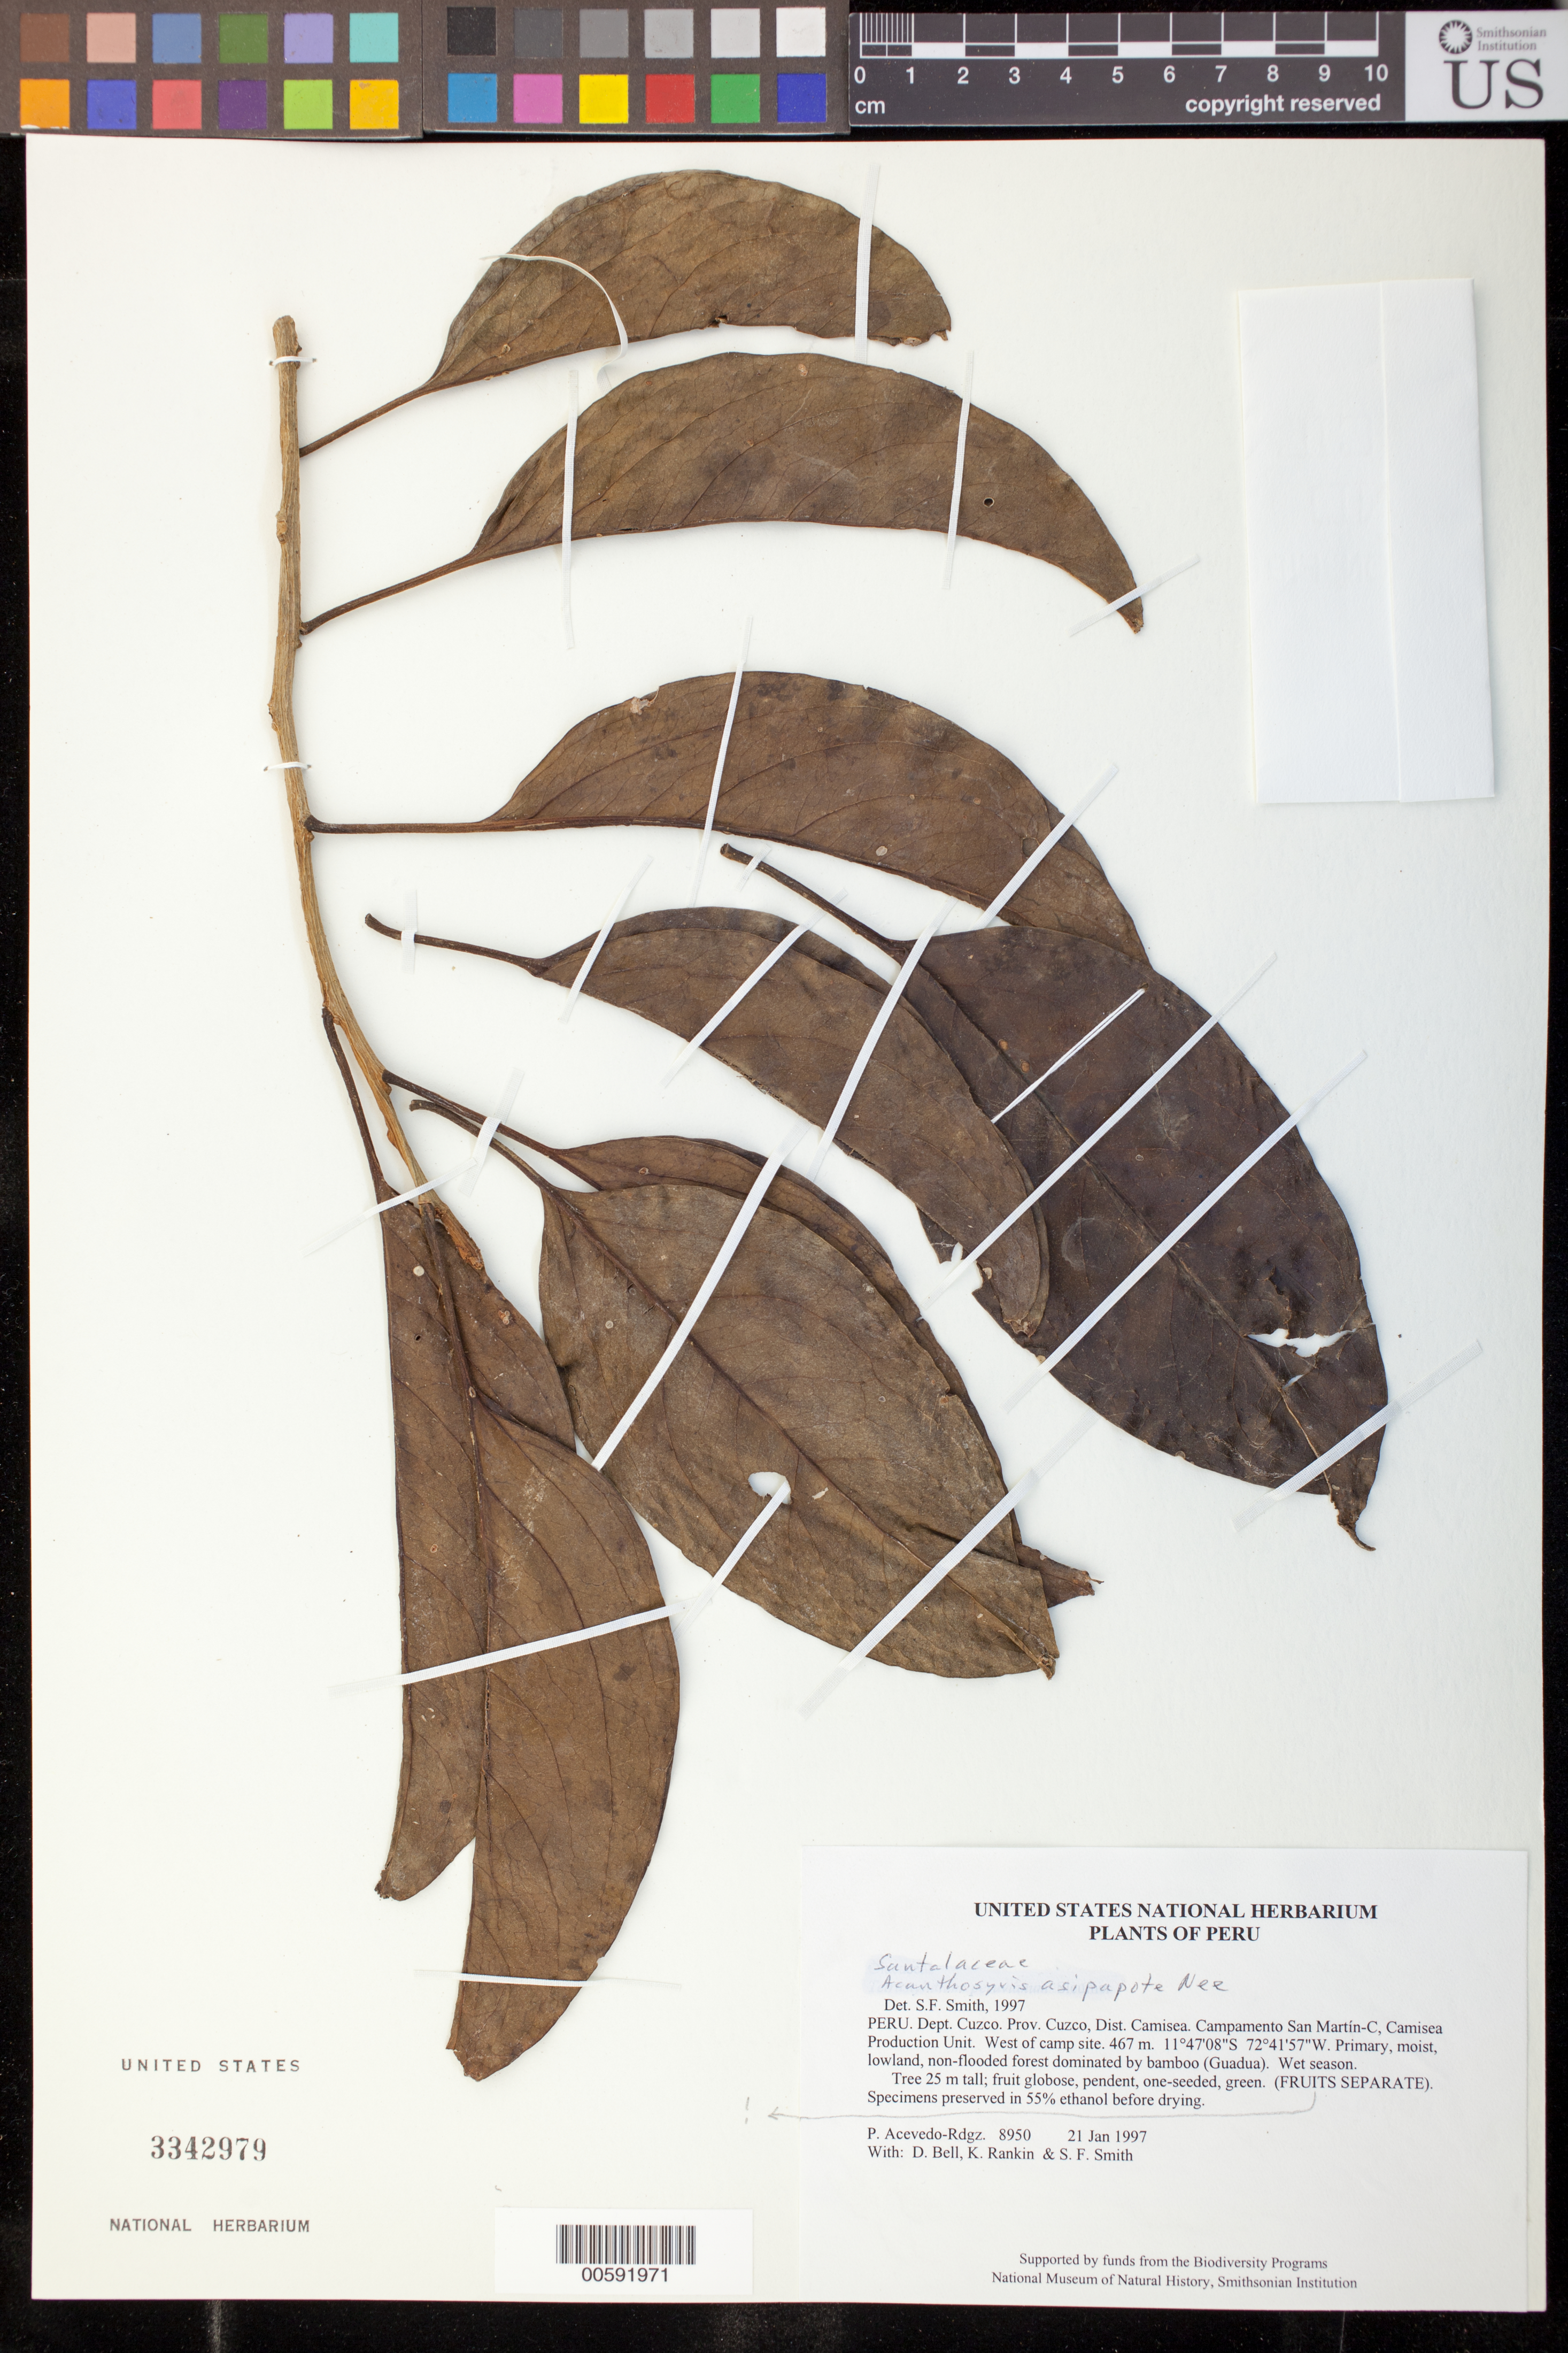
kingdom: Plantae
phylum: Tracheophyta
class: Magnoliopsida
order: Santalales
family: Cervantesiaceae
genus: Acanthosyris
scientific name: Acanthosyris asipapote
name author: M. Nee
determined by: Nee, Michael H.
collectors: P. Acevedo-Rodr., D. A. Bell, K. B. Rankin & S.F. Smith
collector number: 8950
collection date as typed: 21 Jan 1997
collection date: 1997-01-21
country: Peru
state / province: Cusco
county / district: Cusco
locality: Districto Camisea, Campamento San Martín-C, Camisea Production Unit. West of camp site.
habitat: Primary, moist, lowland, non-flooded forest dominated by bamboo (Guadua). Wet season.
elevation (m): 467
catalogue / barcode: US 3342979